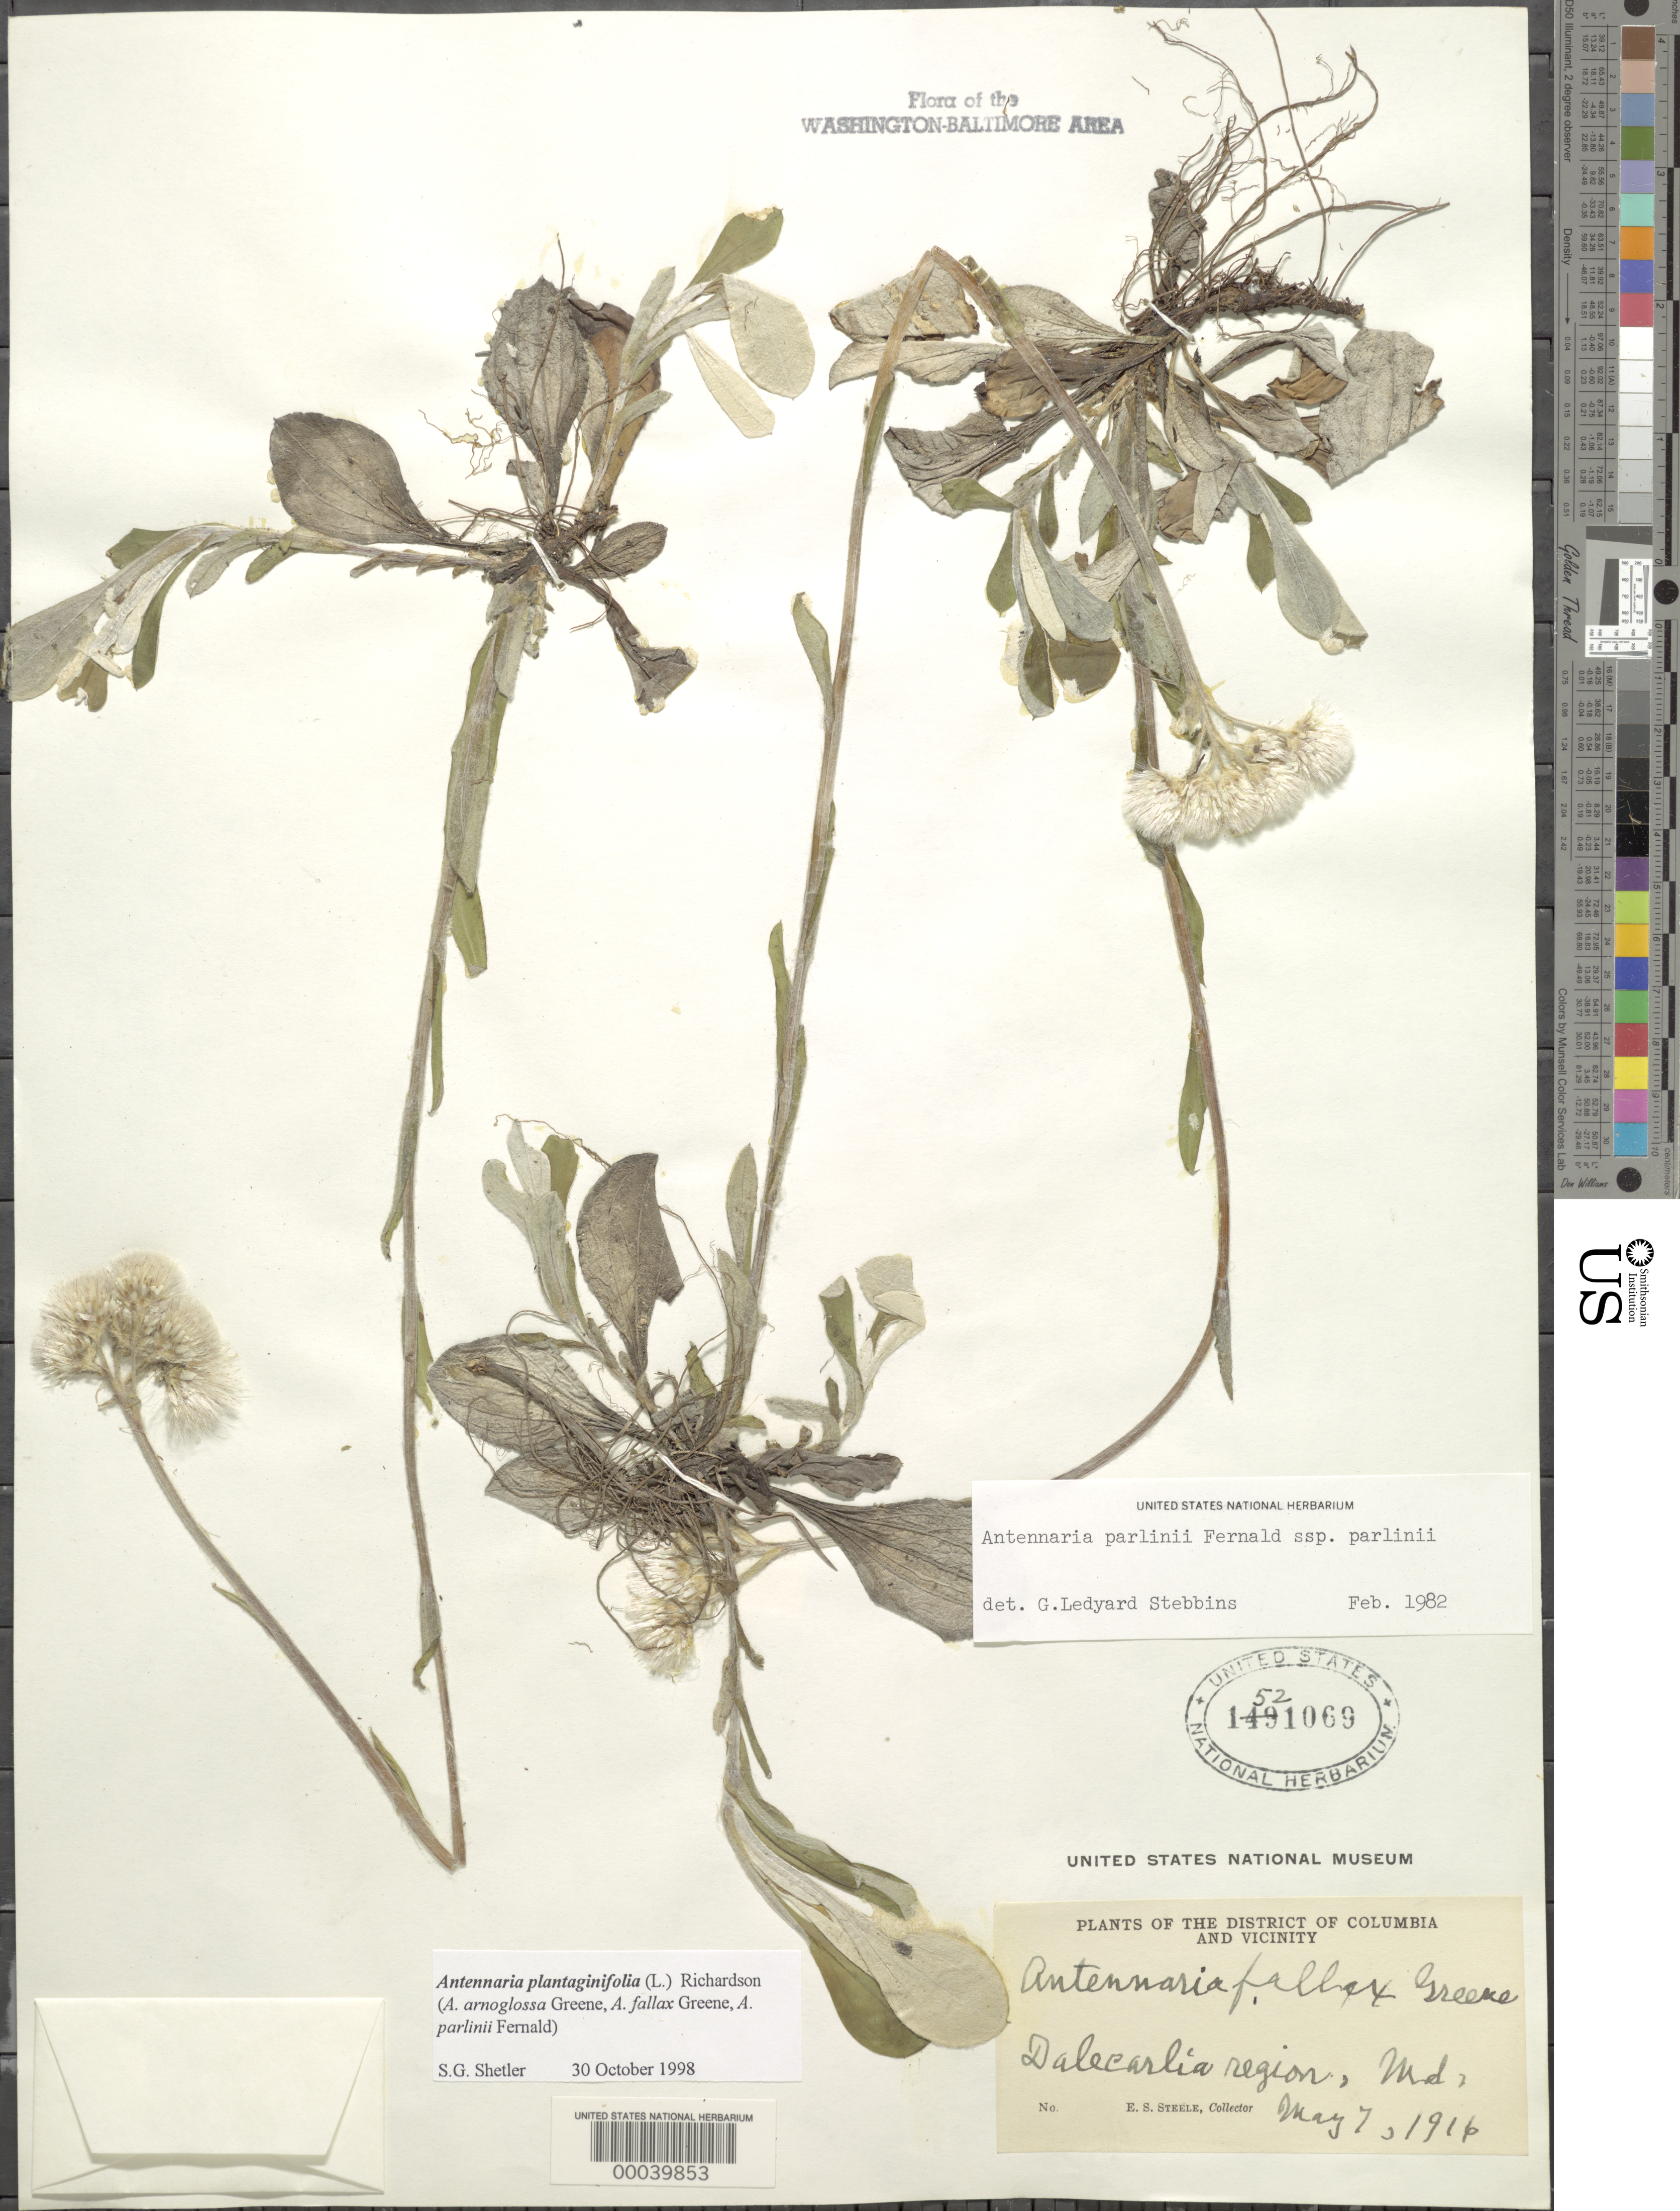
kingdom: Plantae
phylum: Tracheophyta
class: Magnoliopsida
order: Asterales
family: Asteraceae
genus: Antennaria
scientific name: Antennaria plantaginifolia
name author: (L.) Richardson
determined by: Stebbins, G. L.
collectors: E. Steele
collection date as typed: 07 May 1916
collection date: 1916-05-07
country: United States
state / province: Maryland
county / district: Montgomery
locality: Dalecarlia Region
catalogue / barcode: US 1521069